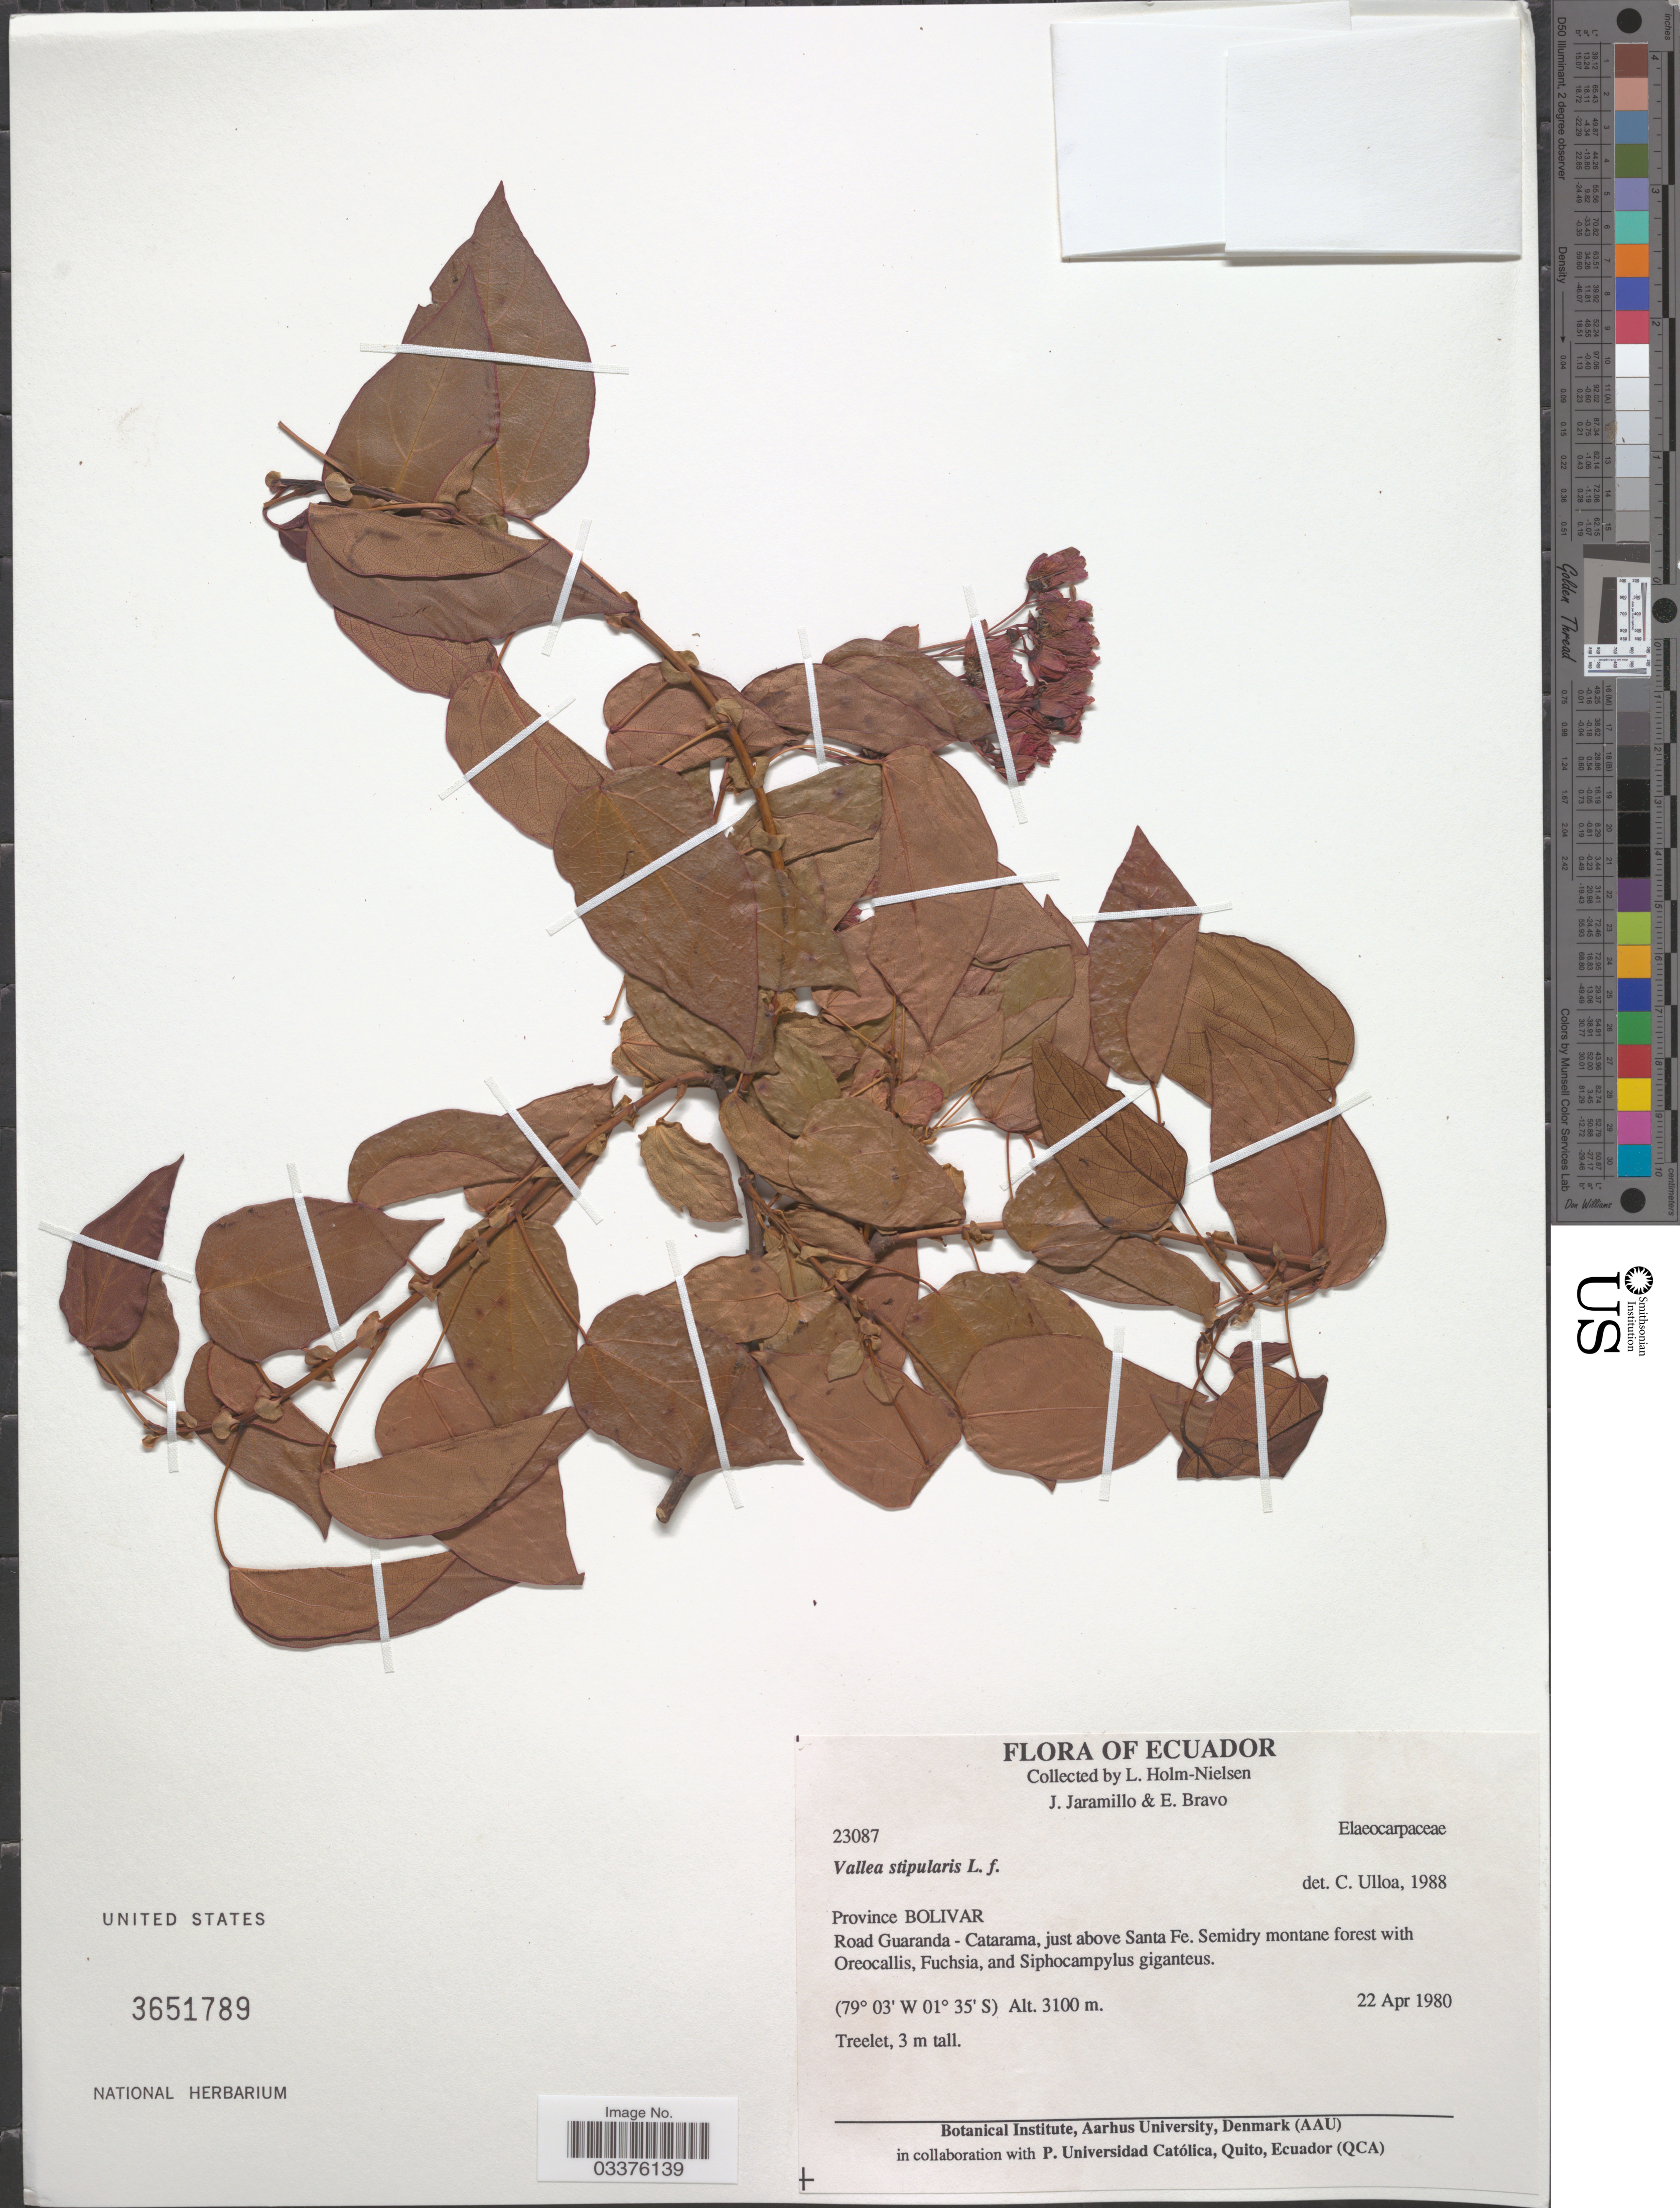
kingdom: Plantae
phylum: Tracheophyta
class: Magnoliopsida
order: Oxalidales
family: Elaeocarpaceae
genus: Vallea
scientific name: Vallea pubescens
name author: Kunth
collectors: L. Holm-Nielsen, J. Jaramillo & E. Bravo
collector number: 23087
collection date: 1980-04-22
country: Ecuador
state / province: Bolívar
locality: Road Guaranda - Catarama, just above Santa Fe.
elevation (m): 3100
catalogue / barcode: US 3651789